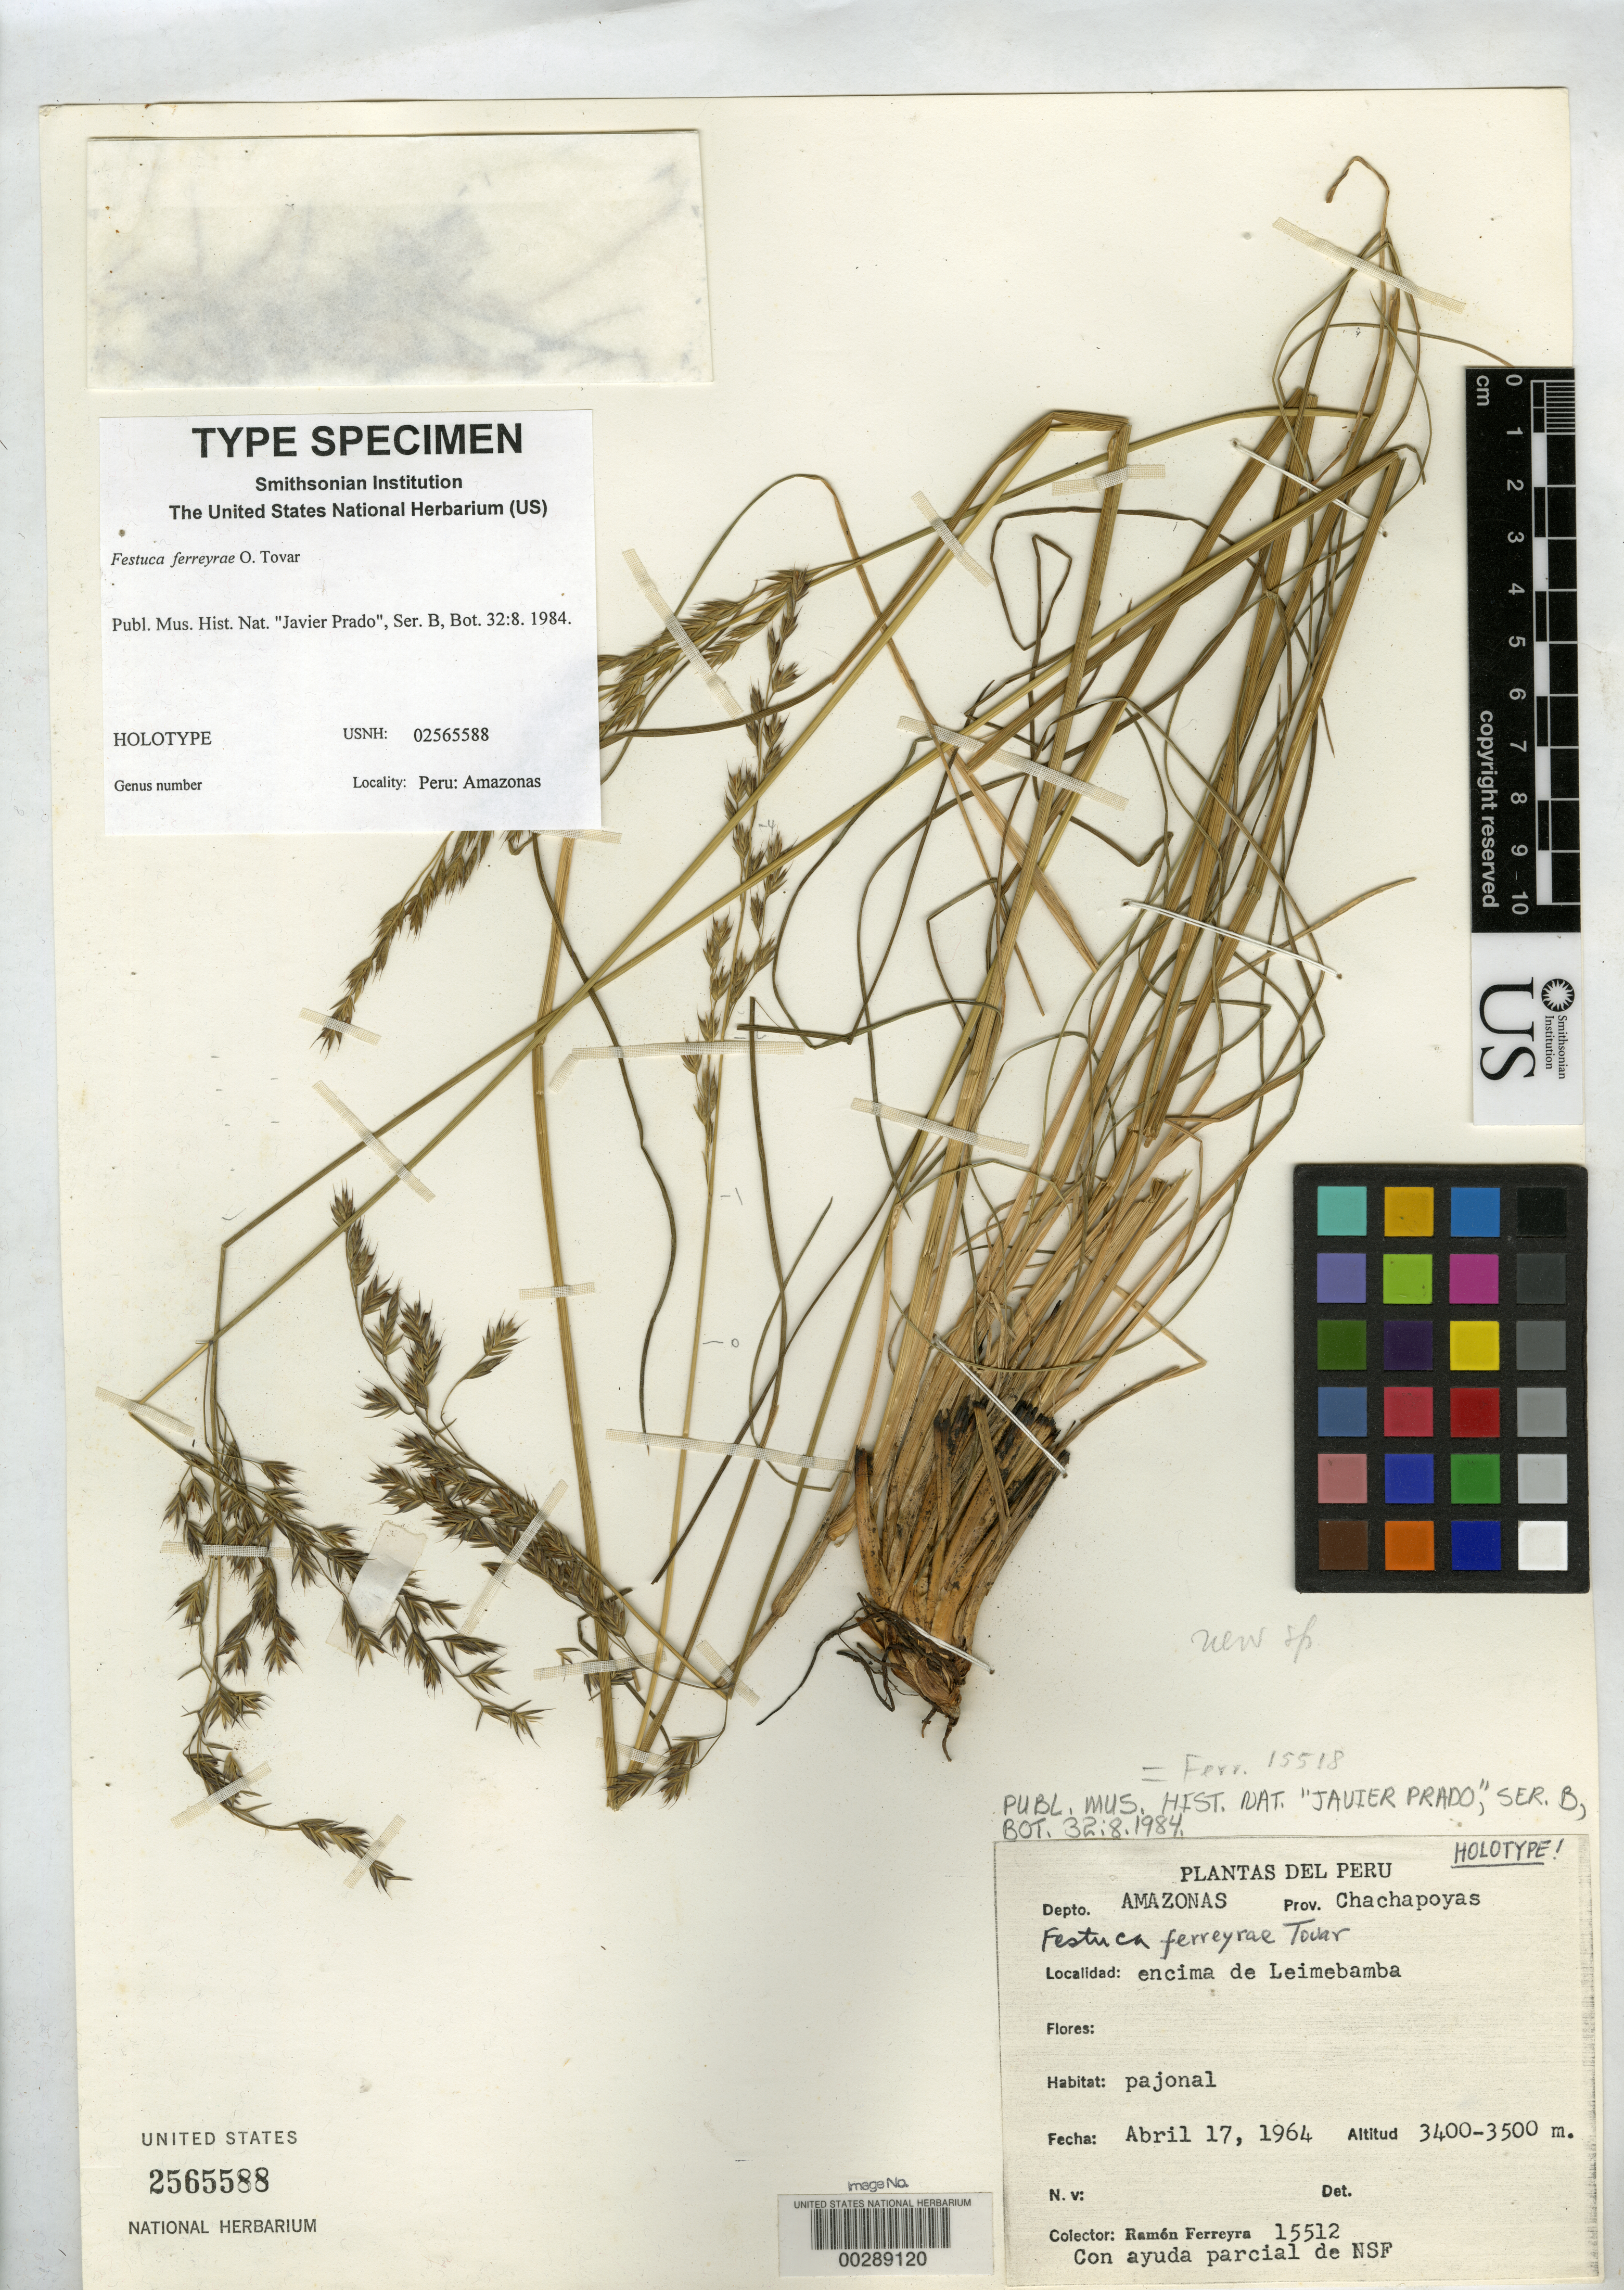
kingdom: Plantae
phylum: Tracheophyta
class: Liliopsida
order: Poales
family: Poaceae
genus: Festuca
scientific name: Festuca ferreyrae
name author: Tovar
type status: Holotype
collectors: R. A. Ferreyra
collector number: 15512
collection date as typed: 17 Apr 1964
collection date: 1964-04-17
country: Peru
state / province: Amazonas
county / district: Chachapoyas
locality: above Leimebamba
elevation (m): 3400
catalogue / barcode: US 2565588